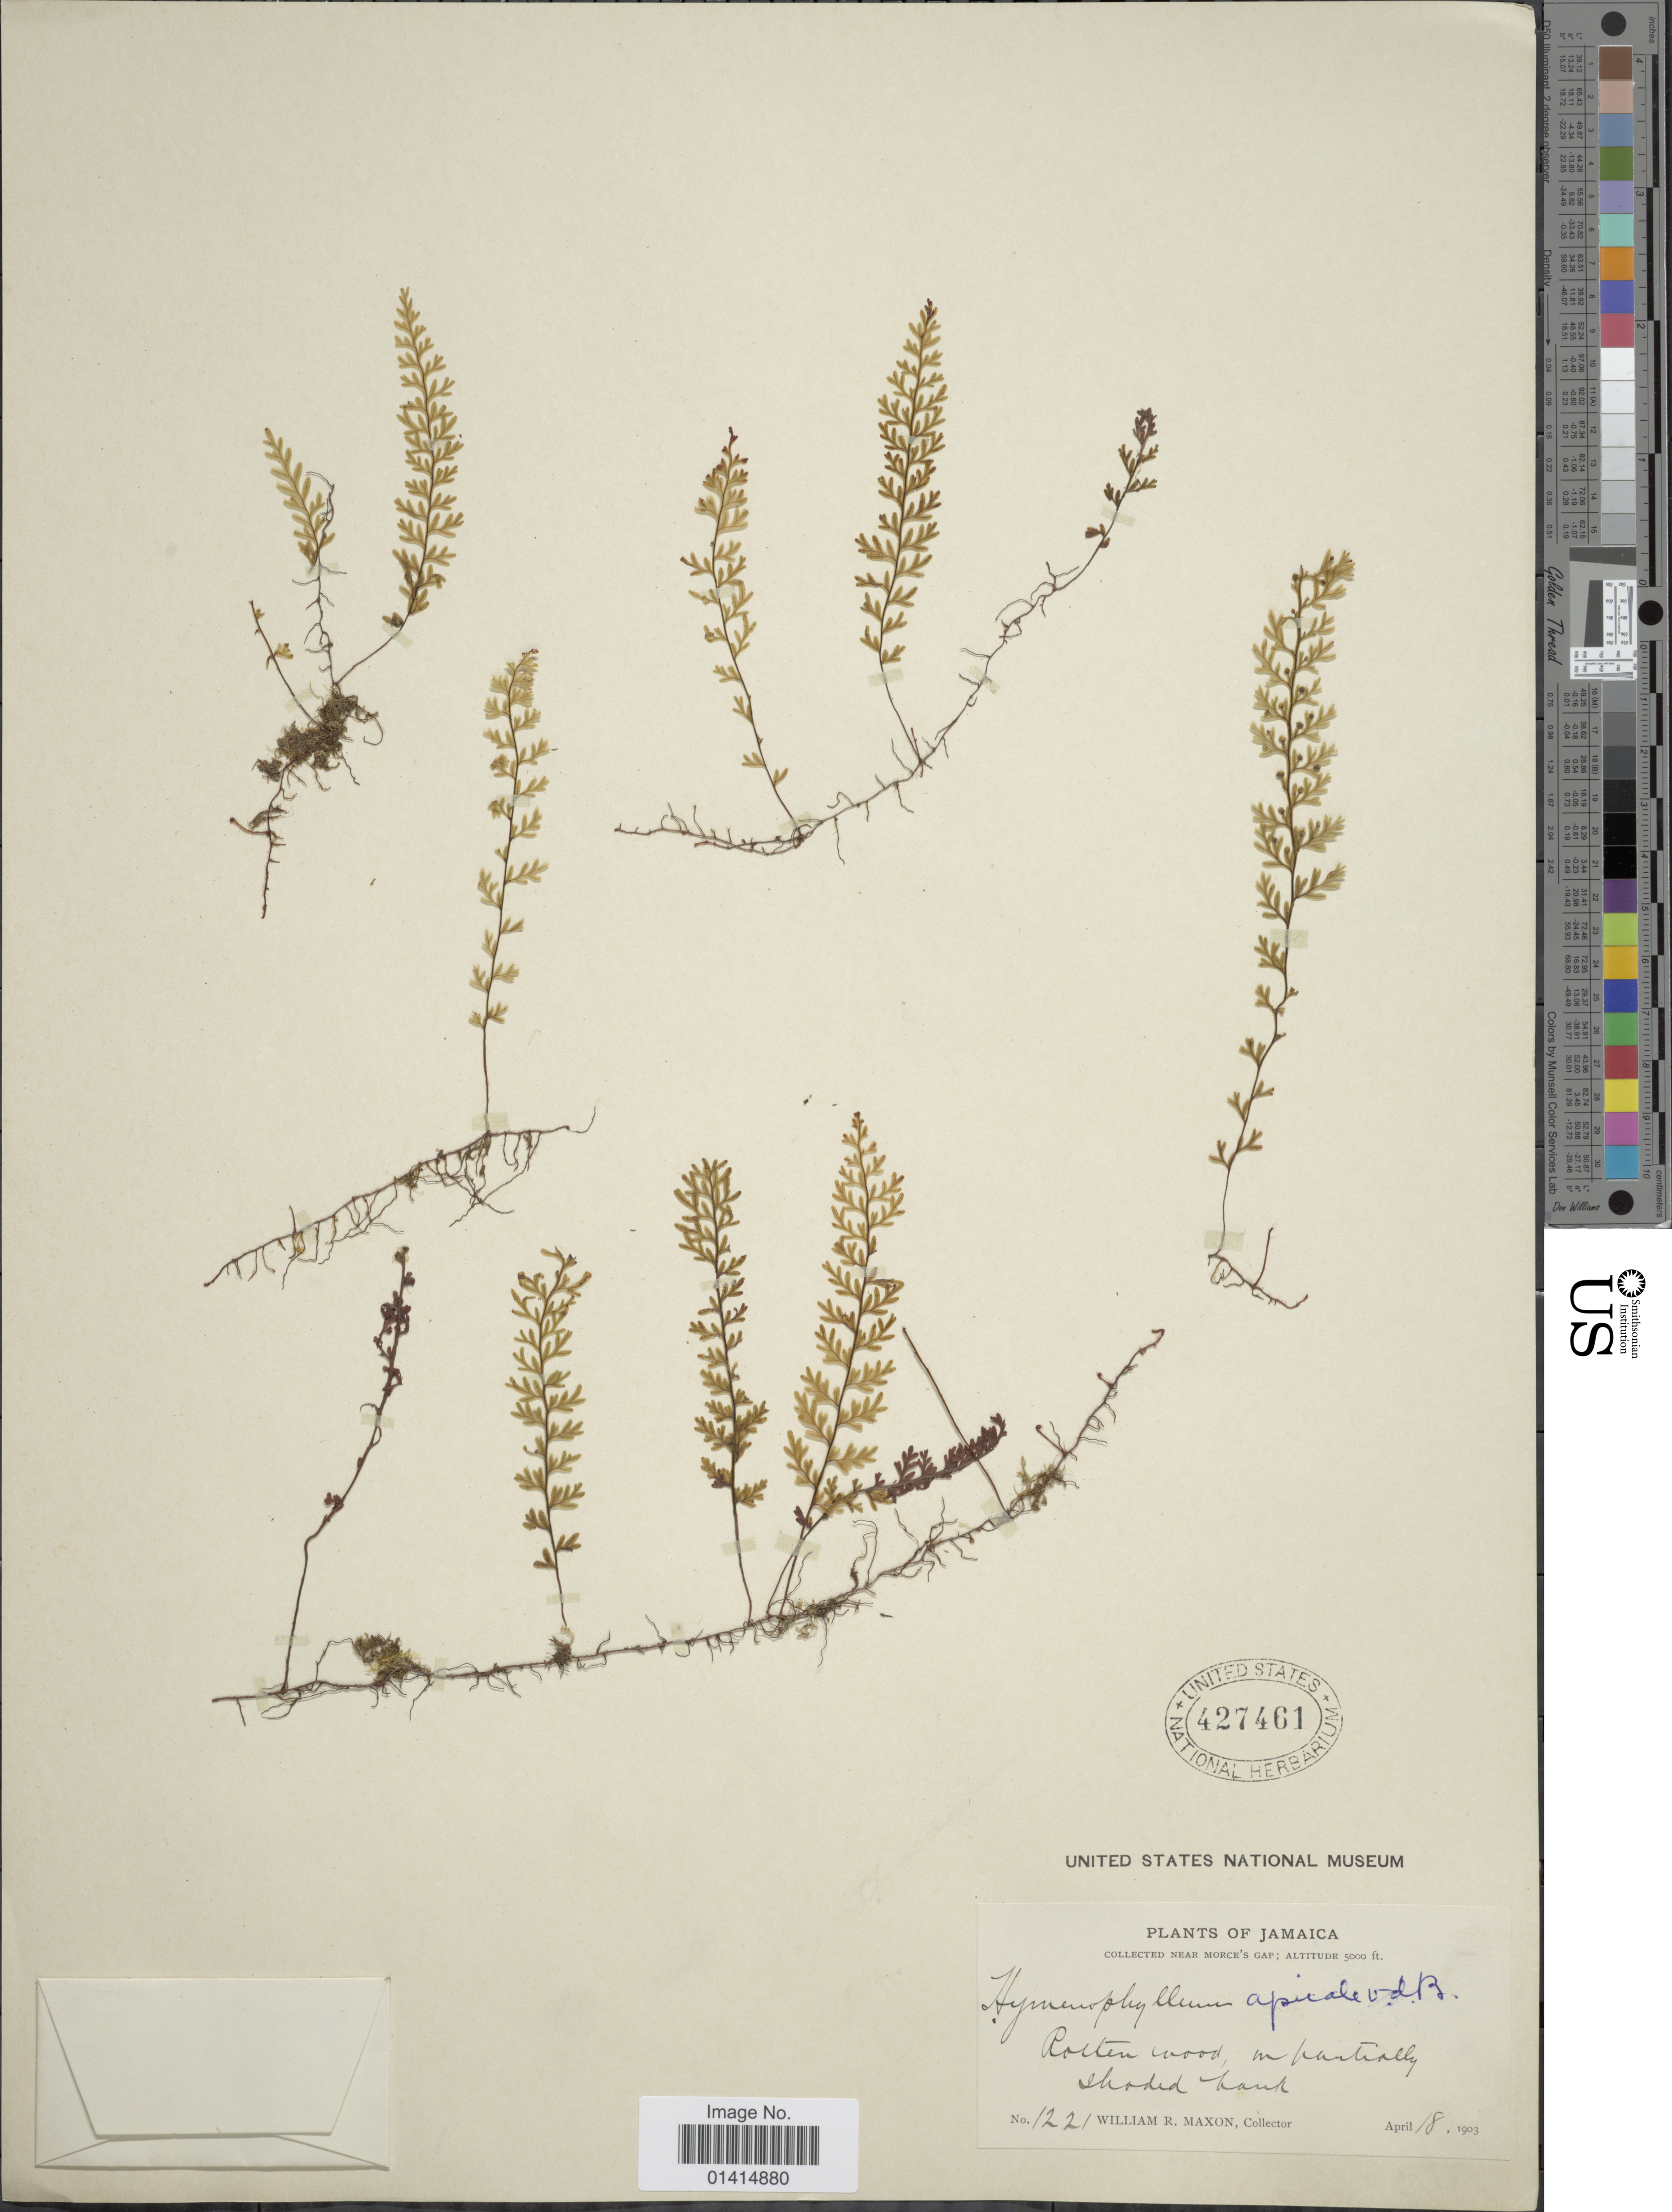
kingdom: Plantae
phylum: Tracheophyta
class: Polypodiopsida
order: Hymenophyllales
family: Hymenophyllaceae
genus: Hymenophyllum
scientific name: Hymenophyllum axillare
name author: Sw.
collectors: W. R. Maxon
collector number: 1221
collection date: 1903-04-18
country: Jamaica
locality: Near Morce's Gap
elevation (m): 1524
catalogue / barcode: US 427461